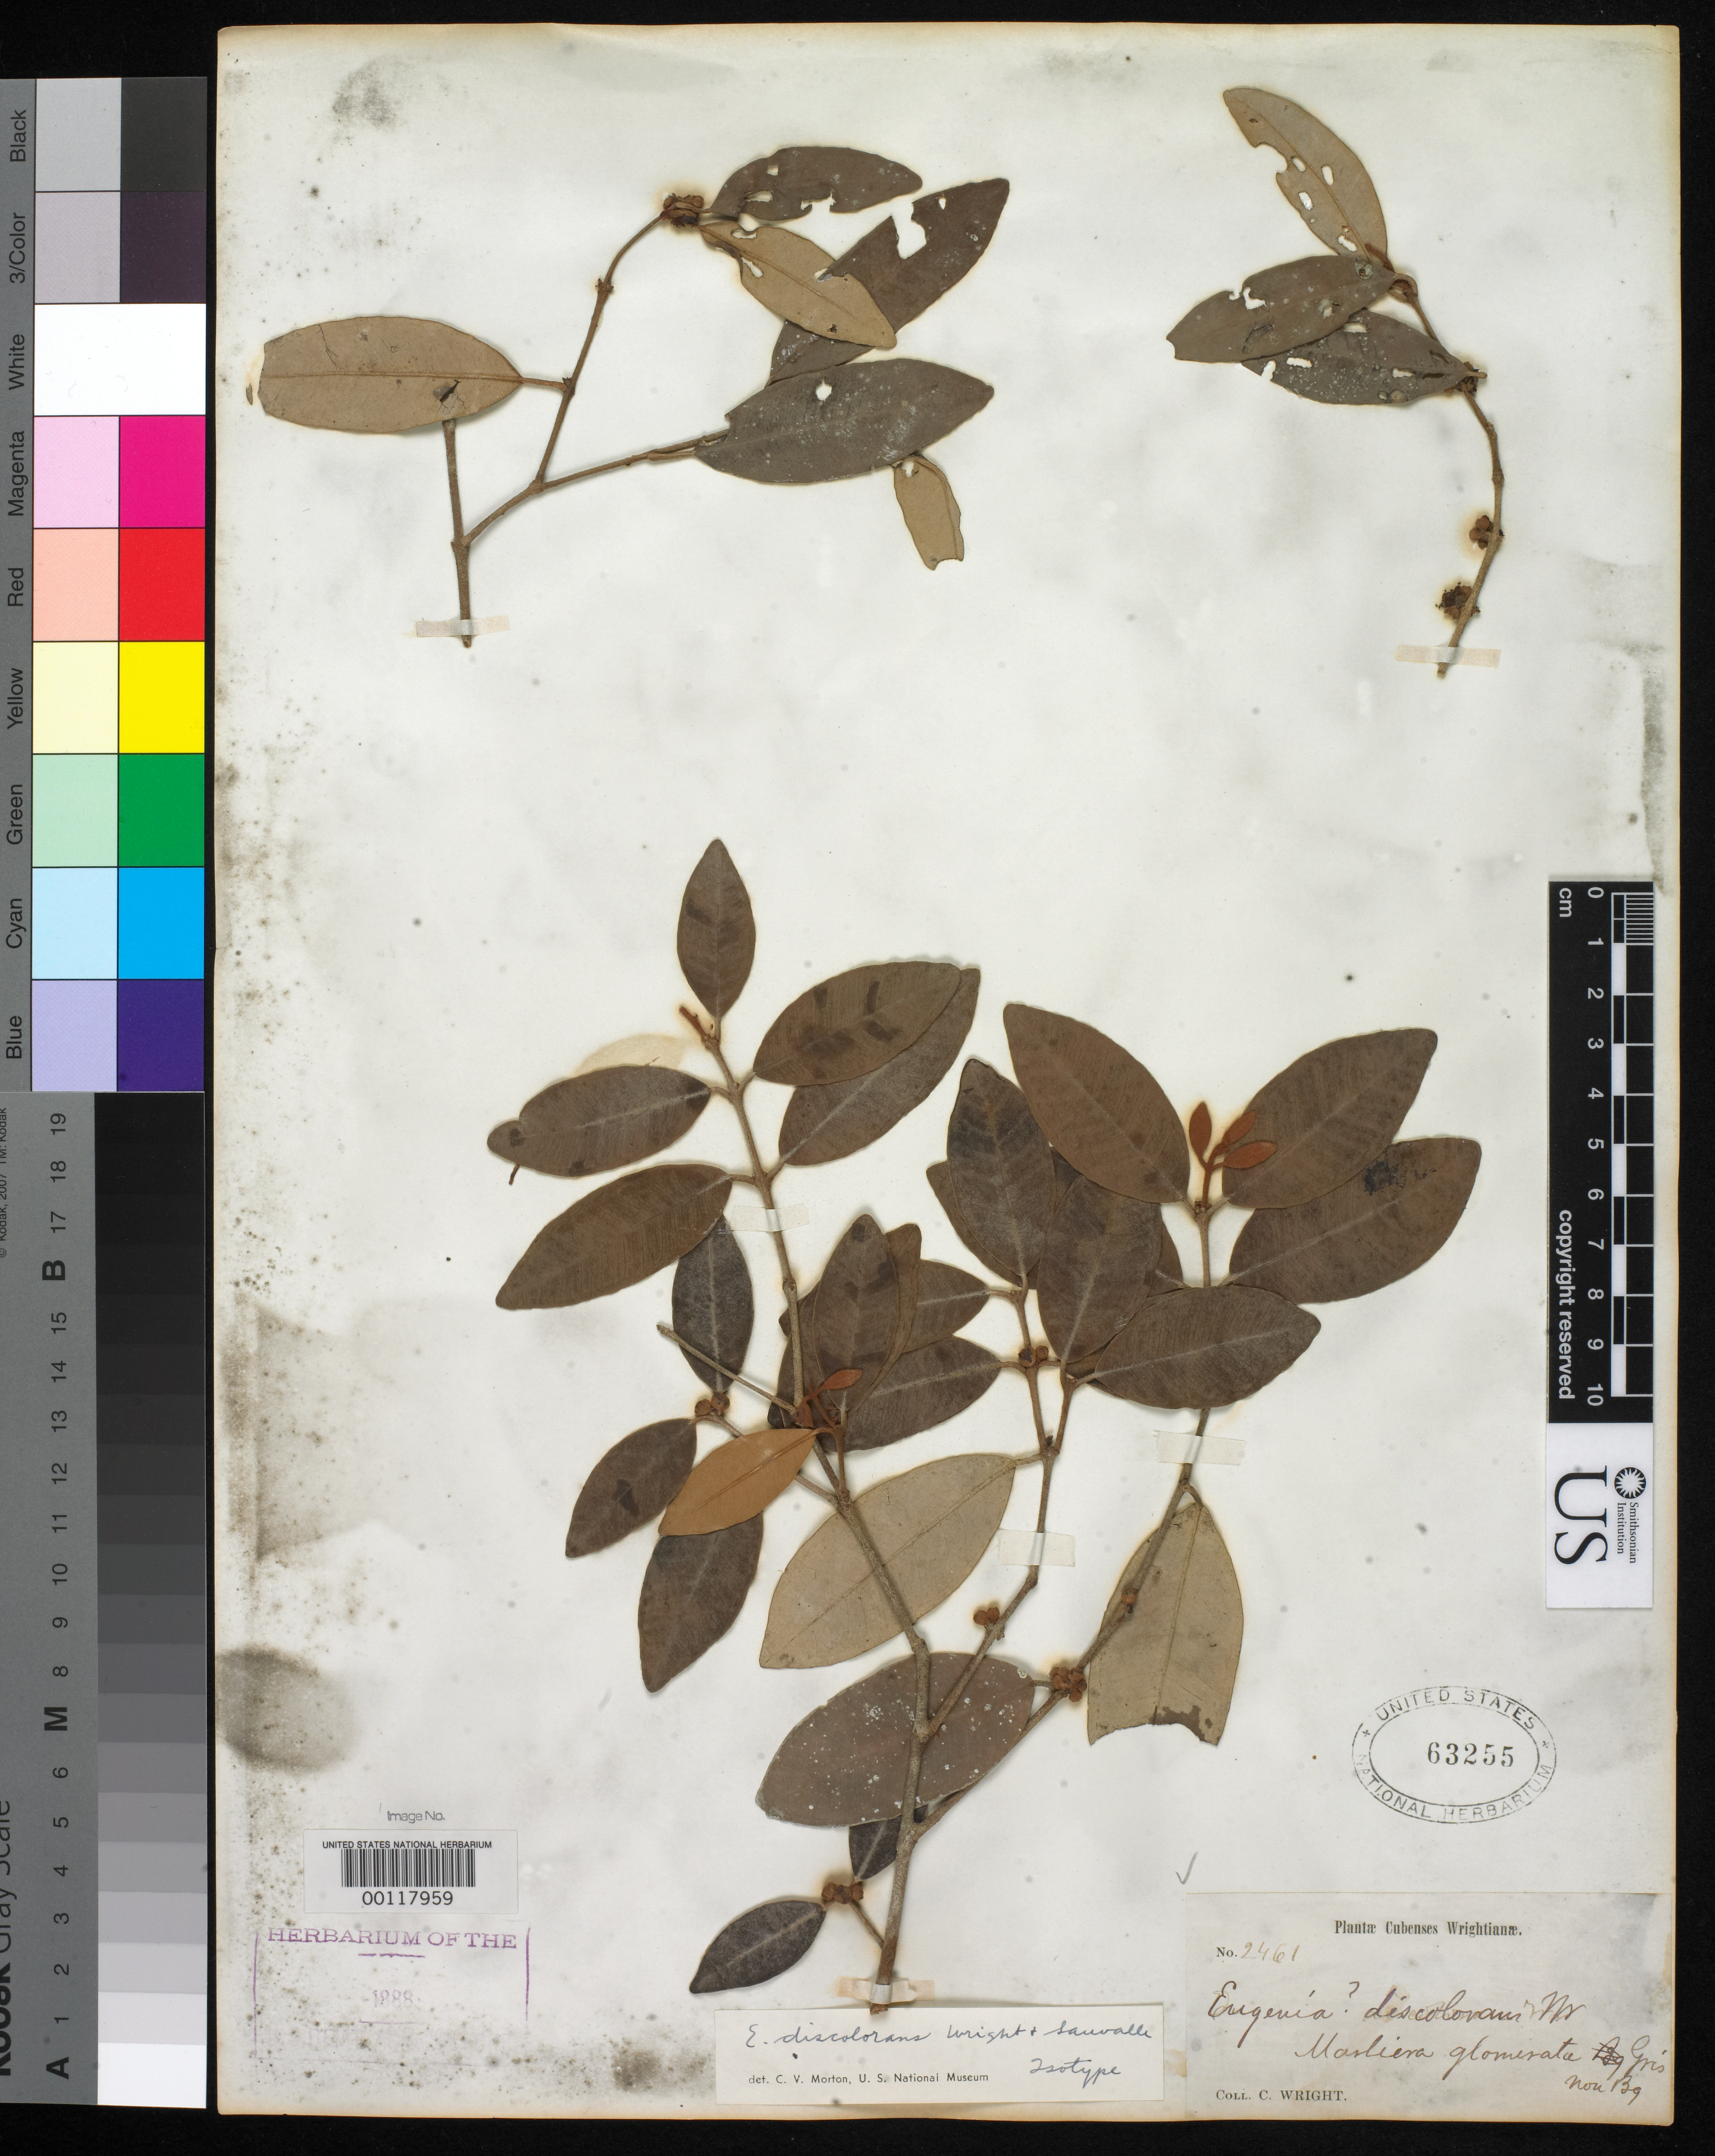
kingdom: Plantae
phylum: Tracheophyta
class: Magnoliopsida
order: Myrtales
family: Myrtaceae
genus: Eugenia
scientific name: Eugenia discolorans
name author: C. Wright & Sauvalle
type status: Isotype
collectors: C. Wright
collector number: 2461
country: Cuba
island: Greater Antilles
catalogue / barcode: US 63255